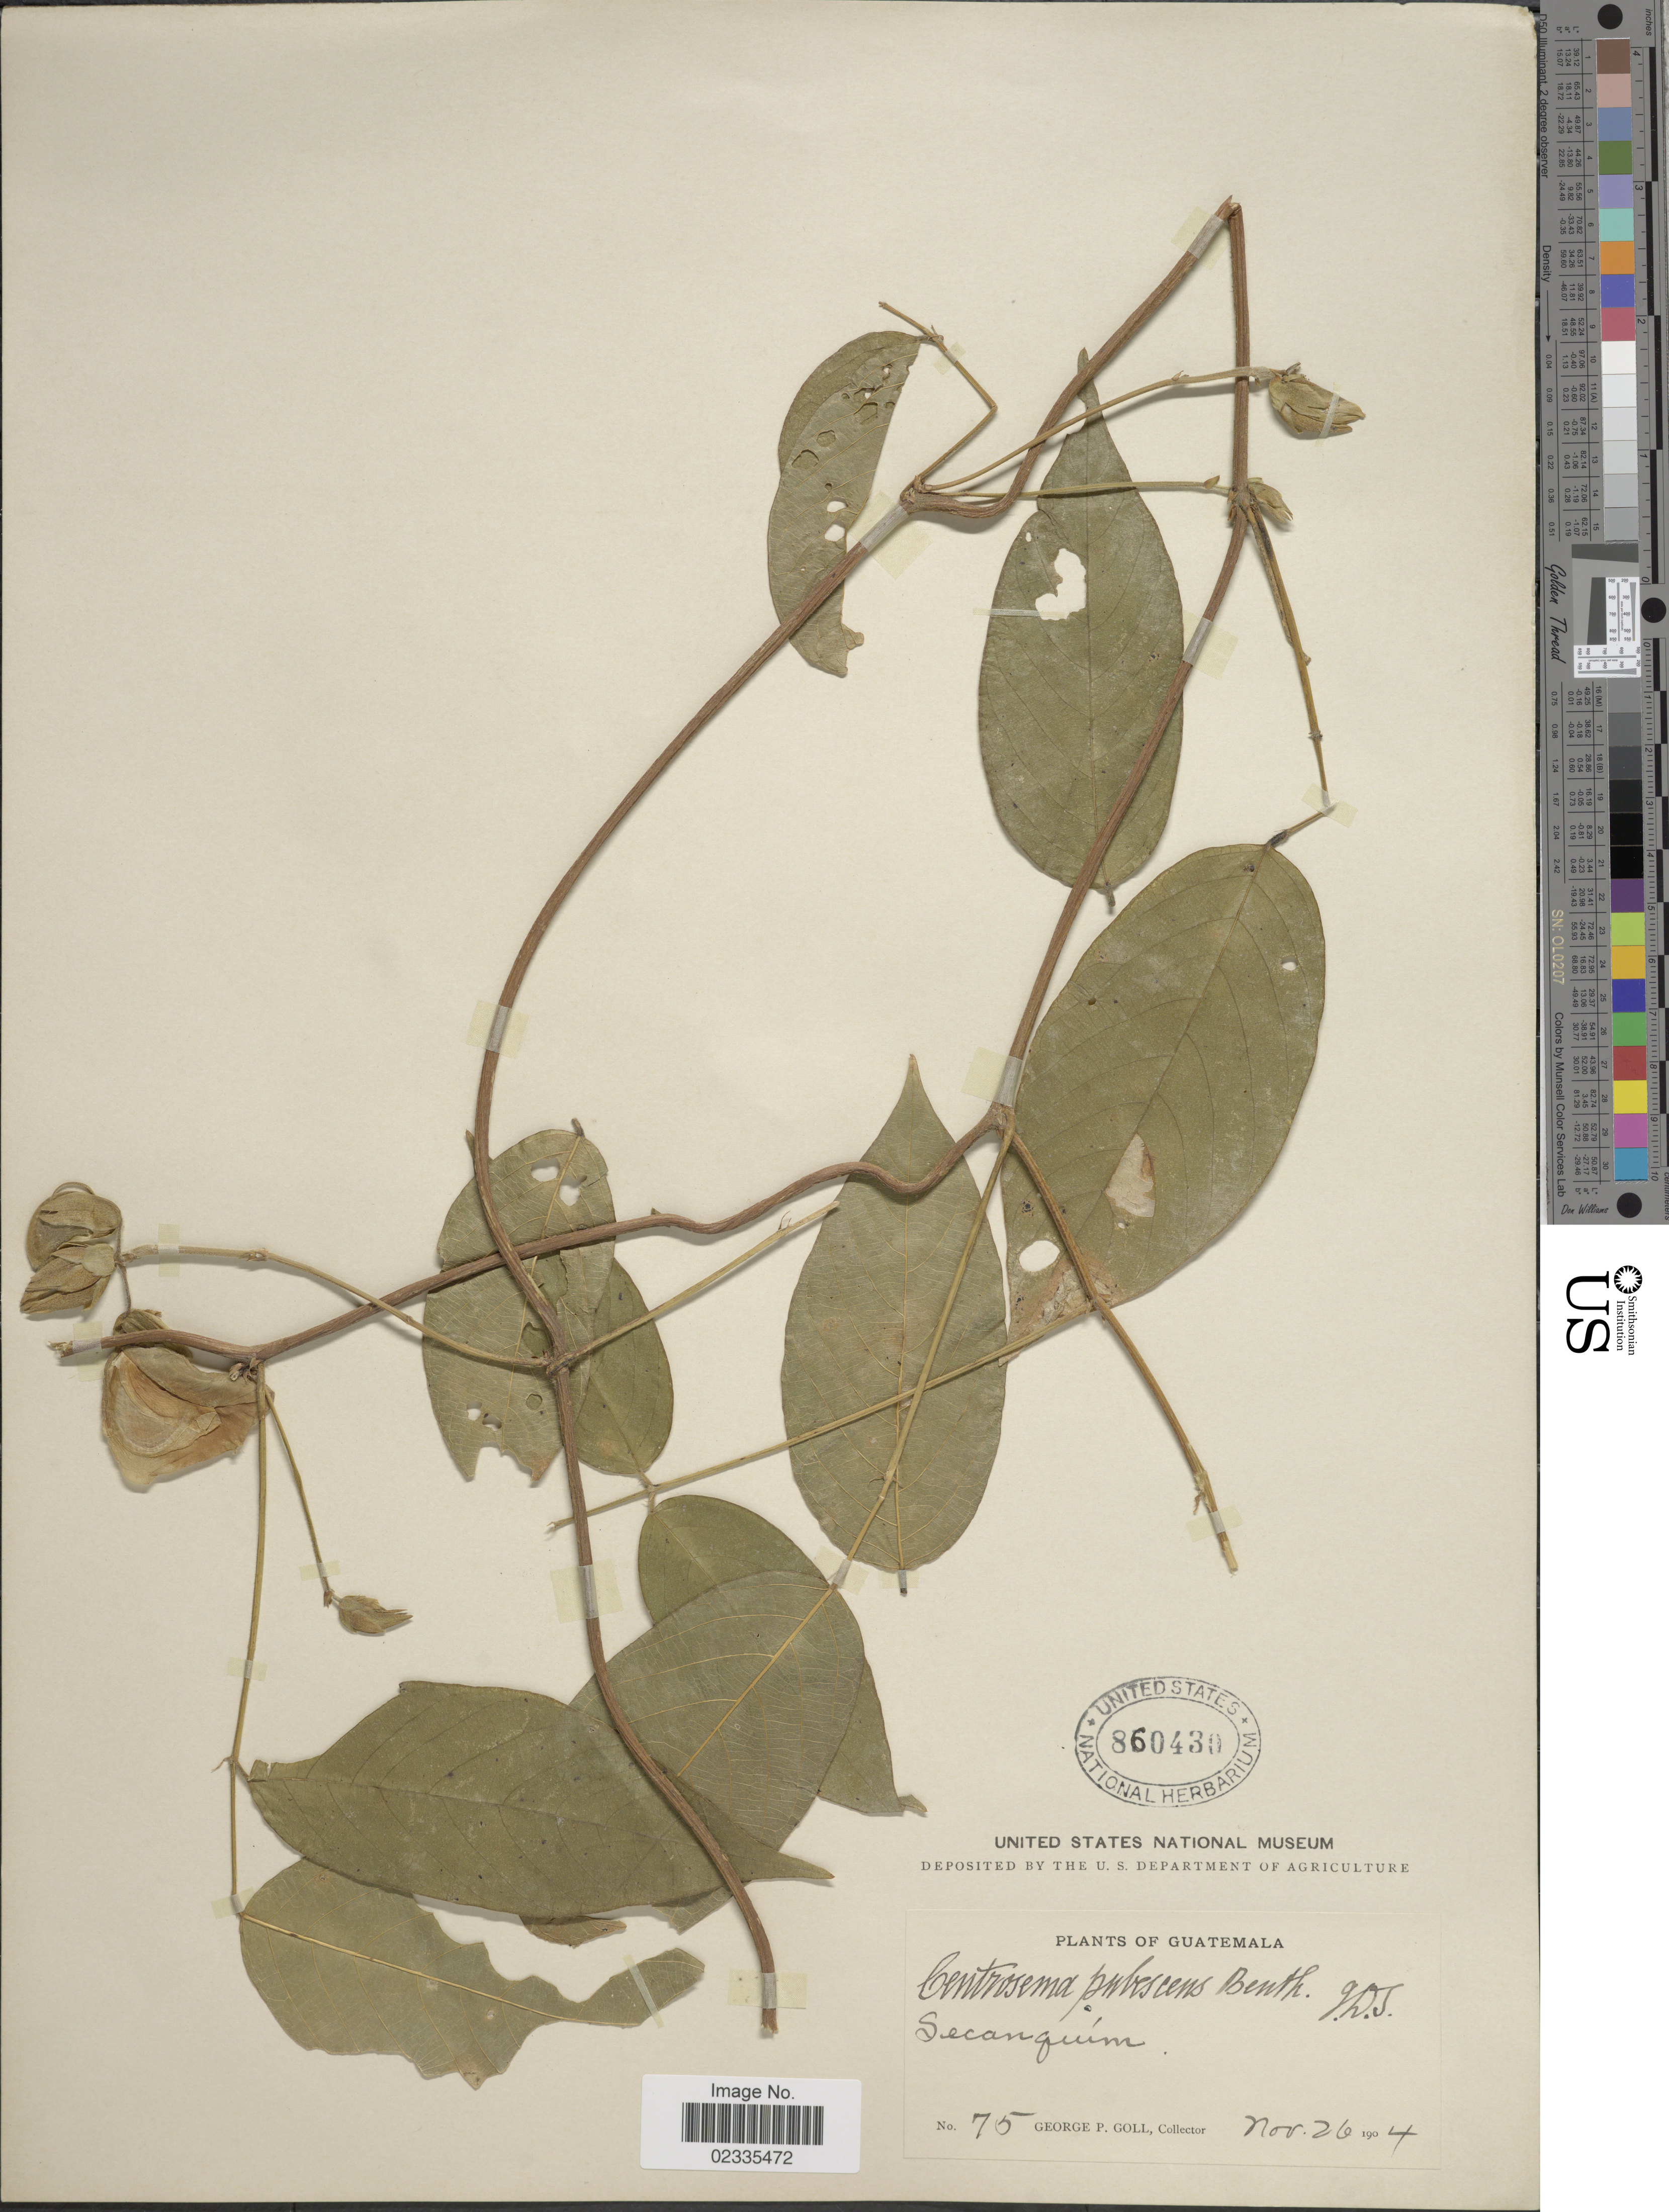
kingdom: Plantae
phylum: Tracheophyta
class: Magnoliopsida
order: Fabales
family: Fabaceae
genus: Centrosema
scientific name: Centrosema pubescens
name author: Benth.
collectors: G. P. Goll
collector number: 75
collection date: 1904-11-26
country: Guatemala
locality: Secanquim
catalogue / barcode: US 860430